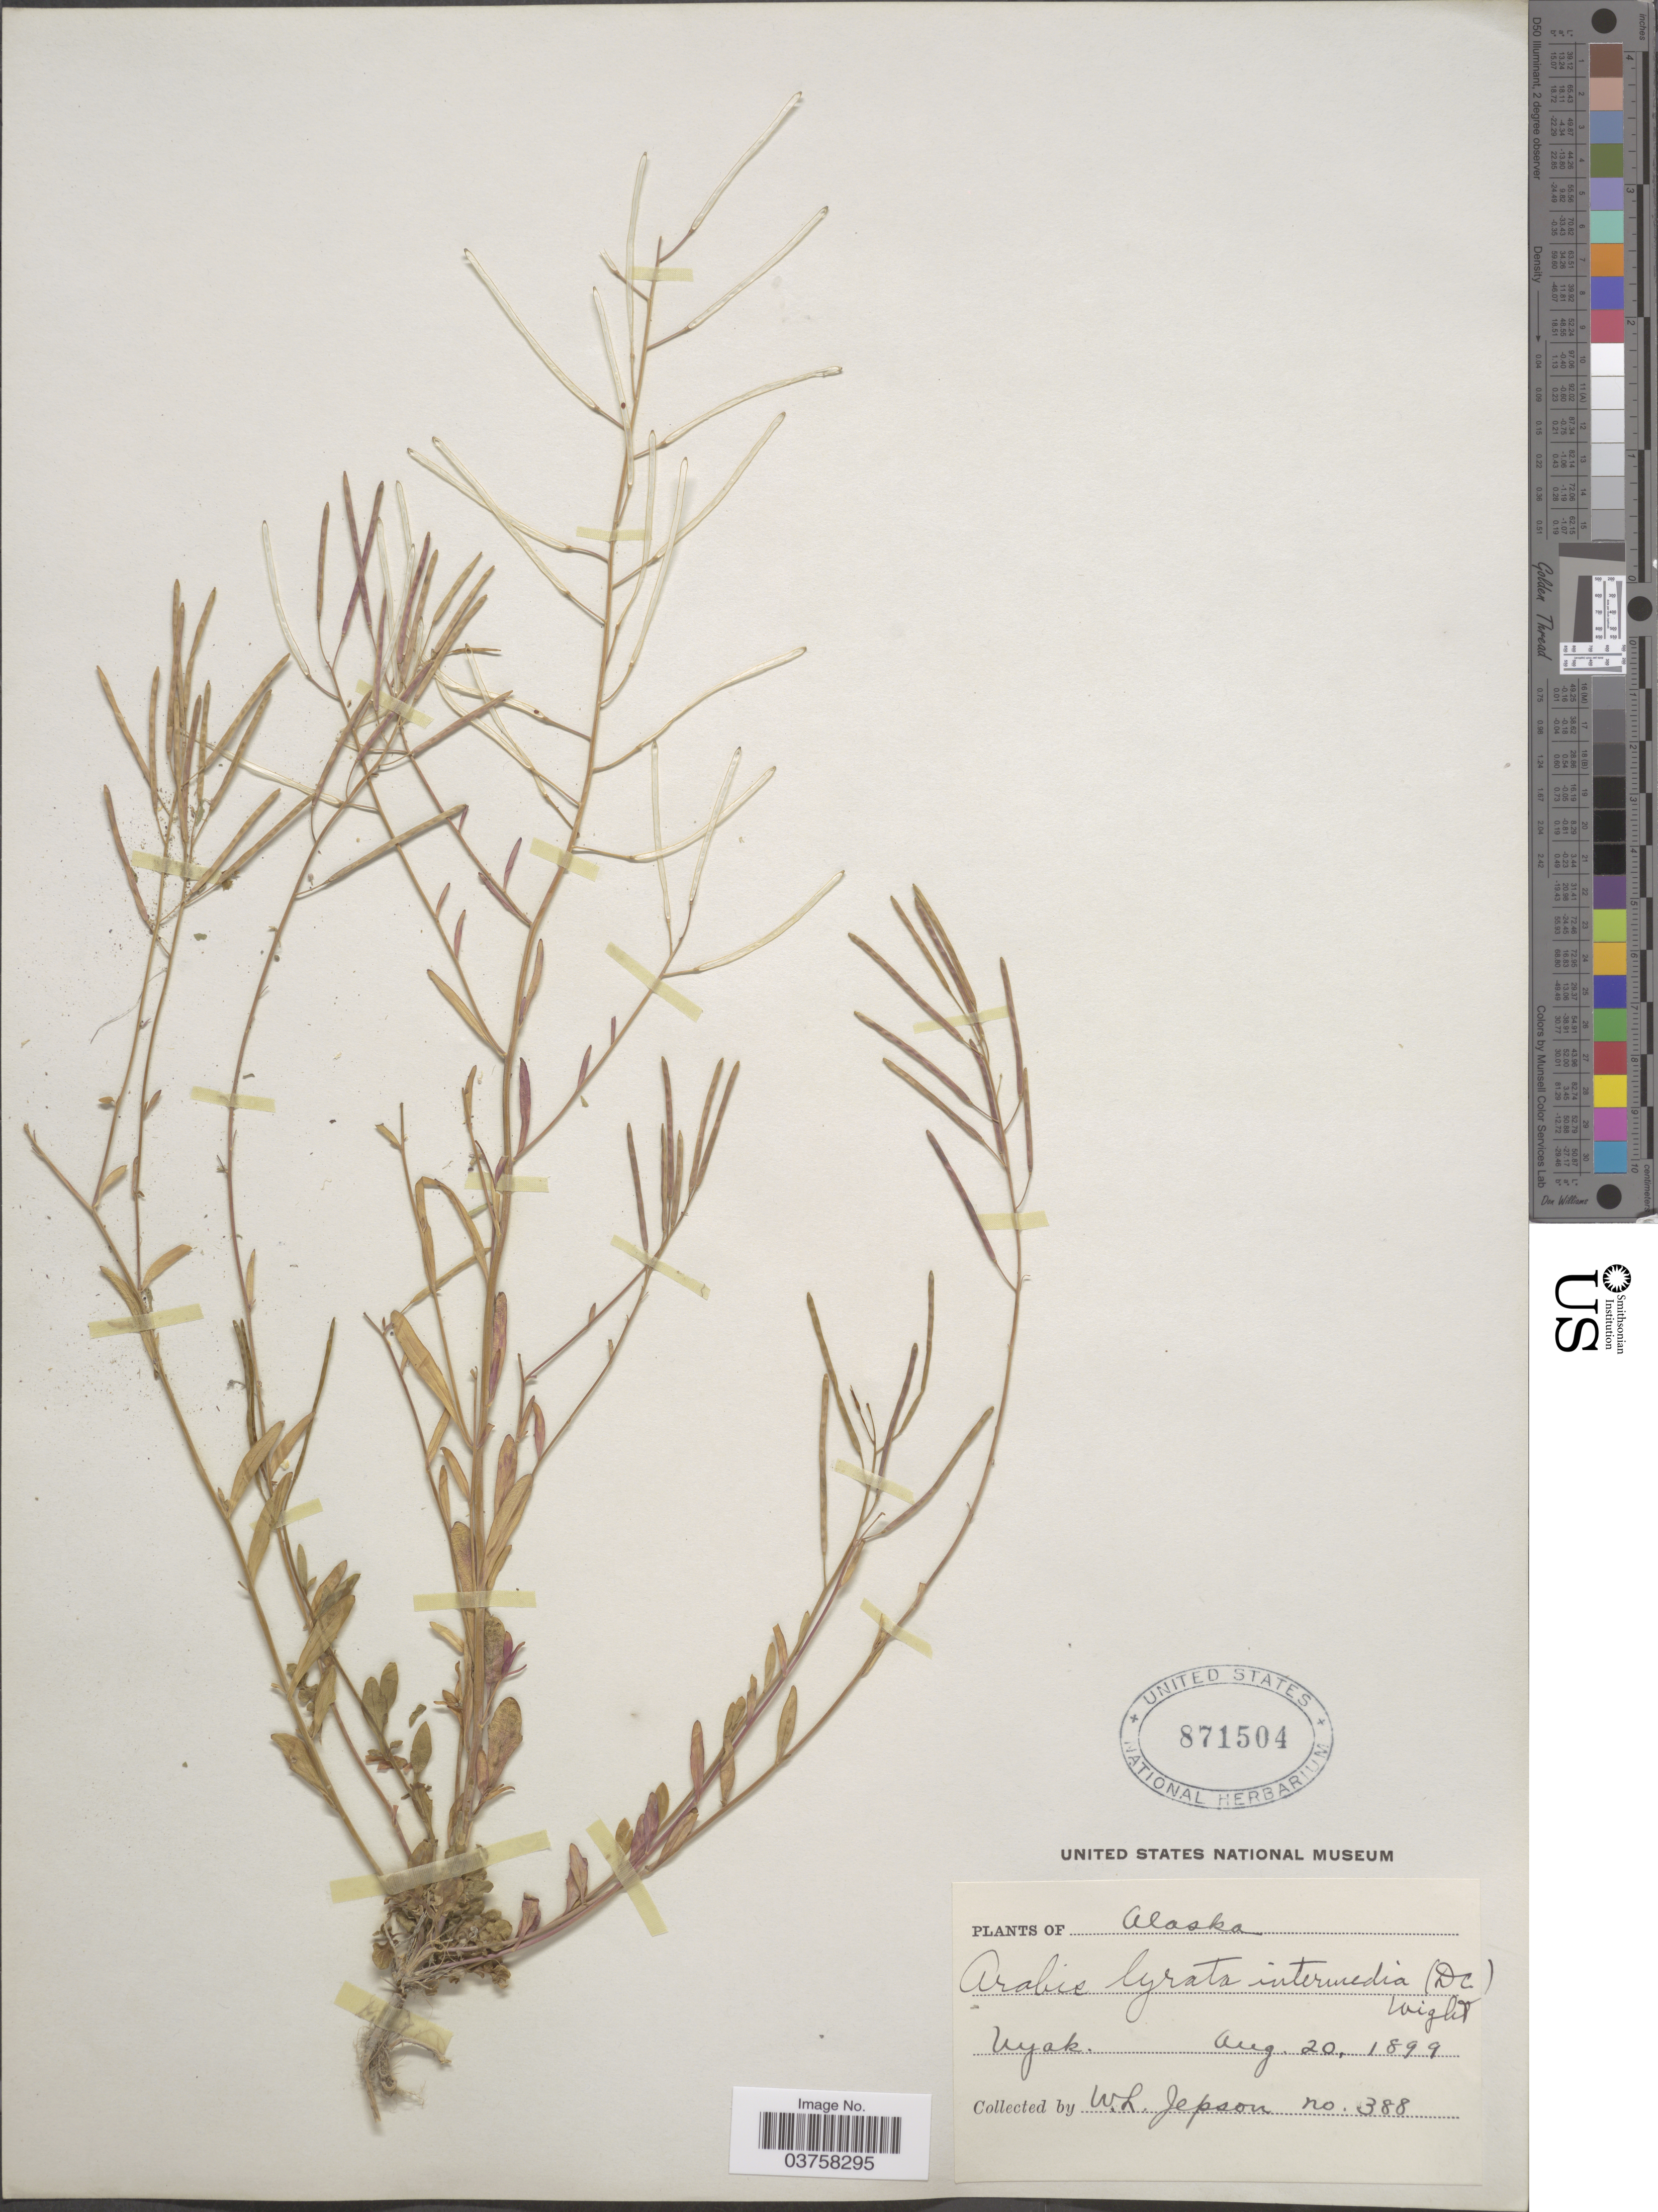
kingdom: Plantae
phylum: Tracheophyta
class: Magnoliopsida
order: Brassicales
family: Brassicaceae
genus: Arabidopsis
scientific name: Arabidopsis lyrata subsp. kamchatica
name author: (Fisch. ex DC.) O'Kane & Al-Shehbaz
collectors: W. L. Jepson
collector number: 388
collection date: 1899-08-20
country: United States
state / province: Alaska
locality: Uyak.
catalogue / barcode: US 871504